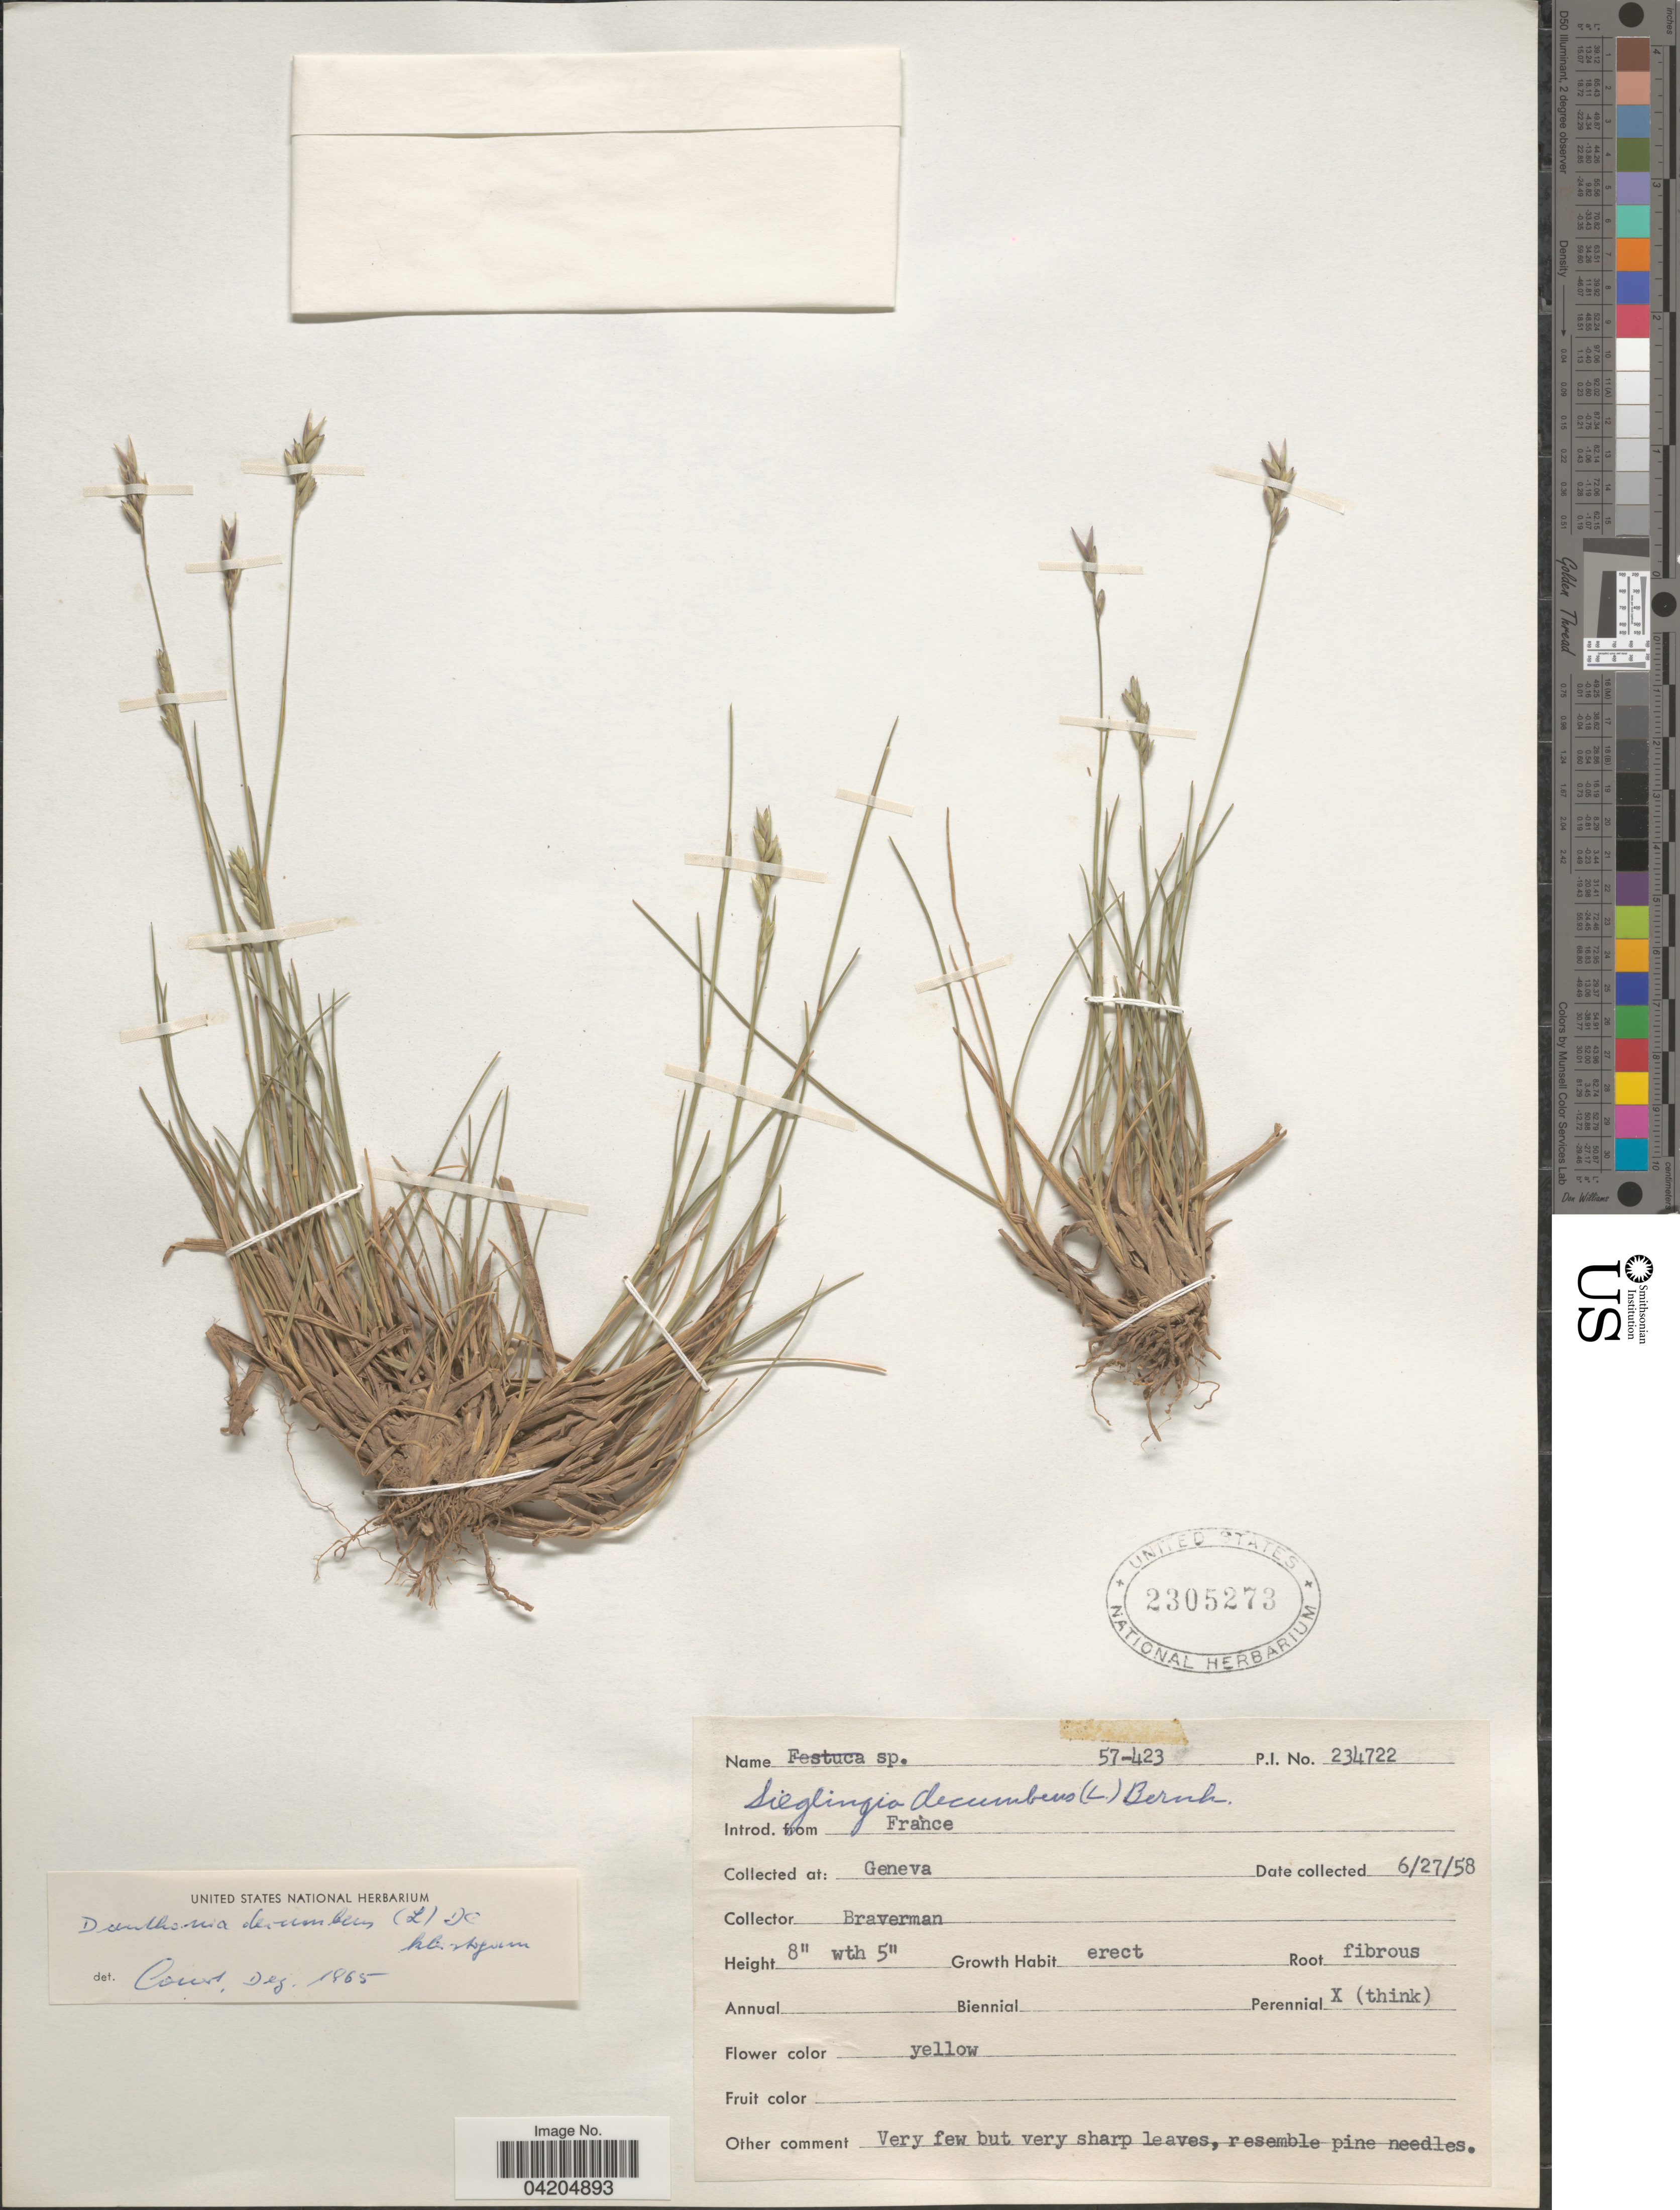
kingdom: Plantae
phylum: Tracheophyta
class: Liliopsida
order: Poales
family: Poaceae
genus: Danthonia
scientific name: Danthonia decumbens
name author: (L.) DC.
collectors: Braverman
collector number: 57-423/234722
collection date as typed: Transcribed d/m/y: 27/6/58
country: Switzerland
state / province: Genève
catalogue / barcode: US 2305273